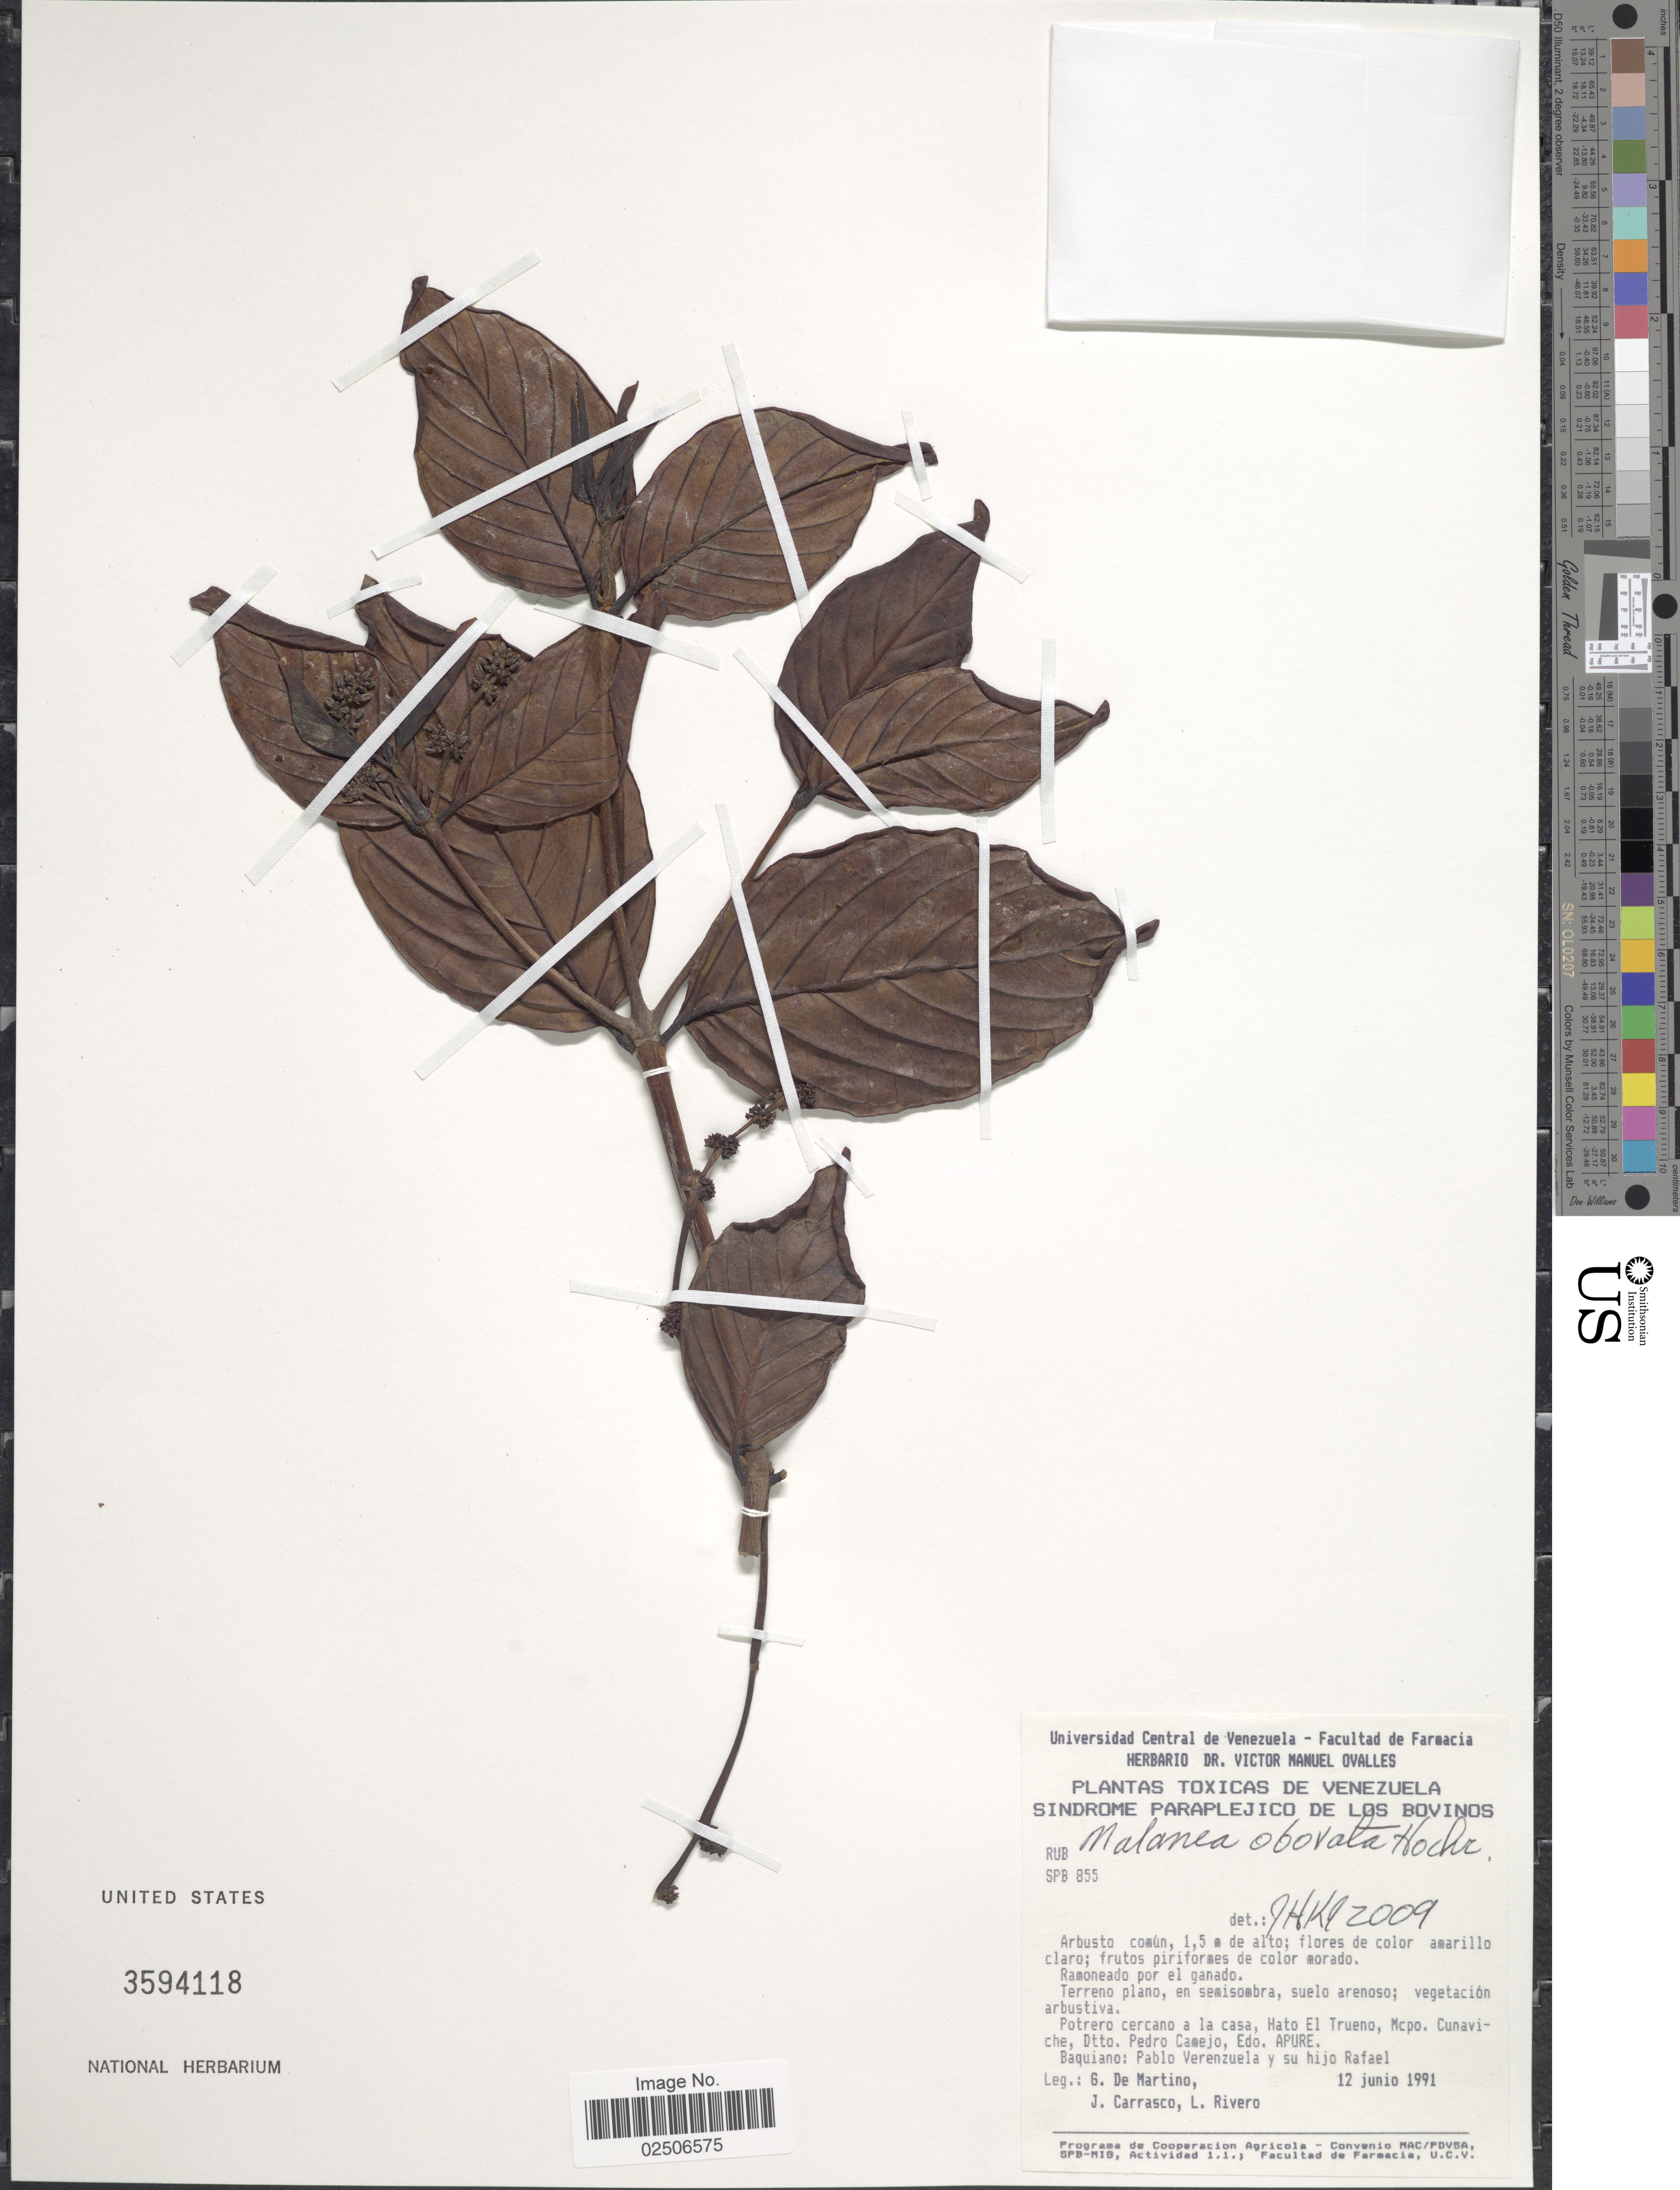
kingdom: Plantae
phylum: Tracheophyta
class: Magnoliopsida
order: Gentianales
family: Rubiaceae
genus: Malanea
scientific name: Malanea obovata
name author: Hochr.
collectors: G. De Martino, J. Carrasco & L. Rivero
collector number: SPB 855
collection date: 1991-06-12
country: Venezuela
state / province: Apure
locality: Portrero cercano a la casa, Hato El Trueno, Mcpo. Cunaviche, Dtto. Pedro Camejo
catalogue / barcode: US 3594118